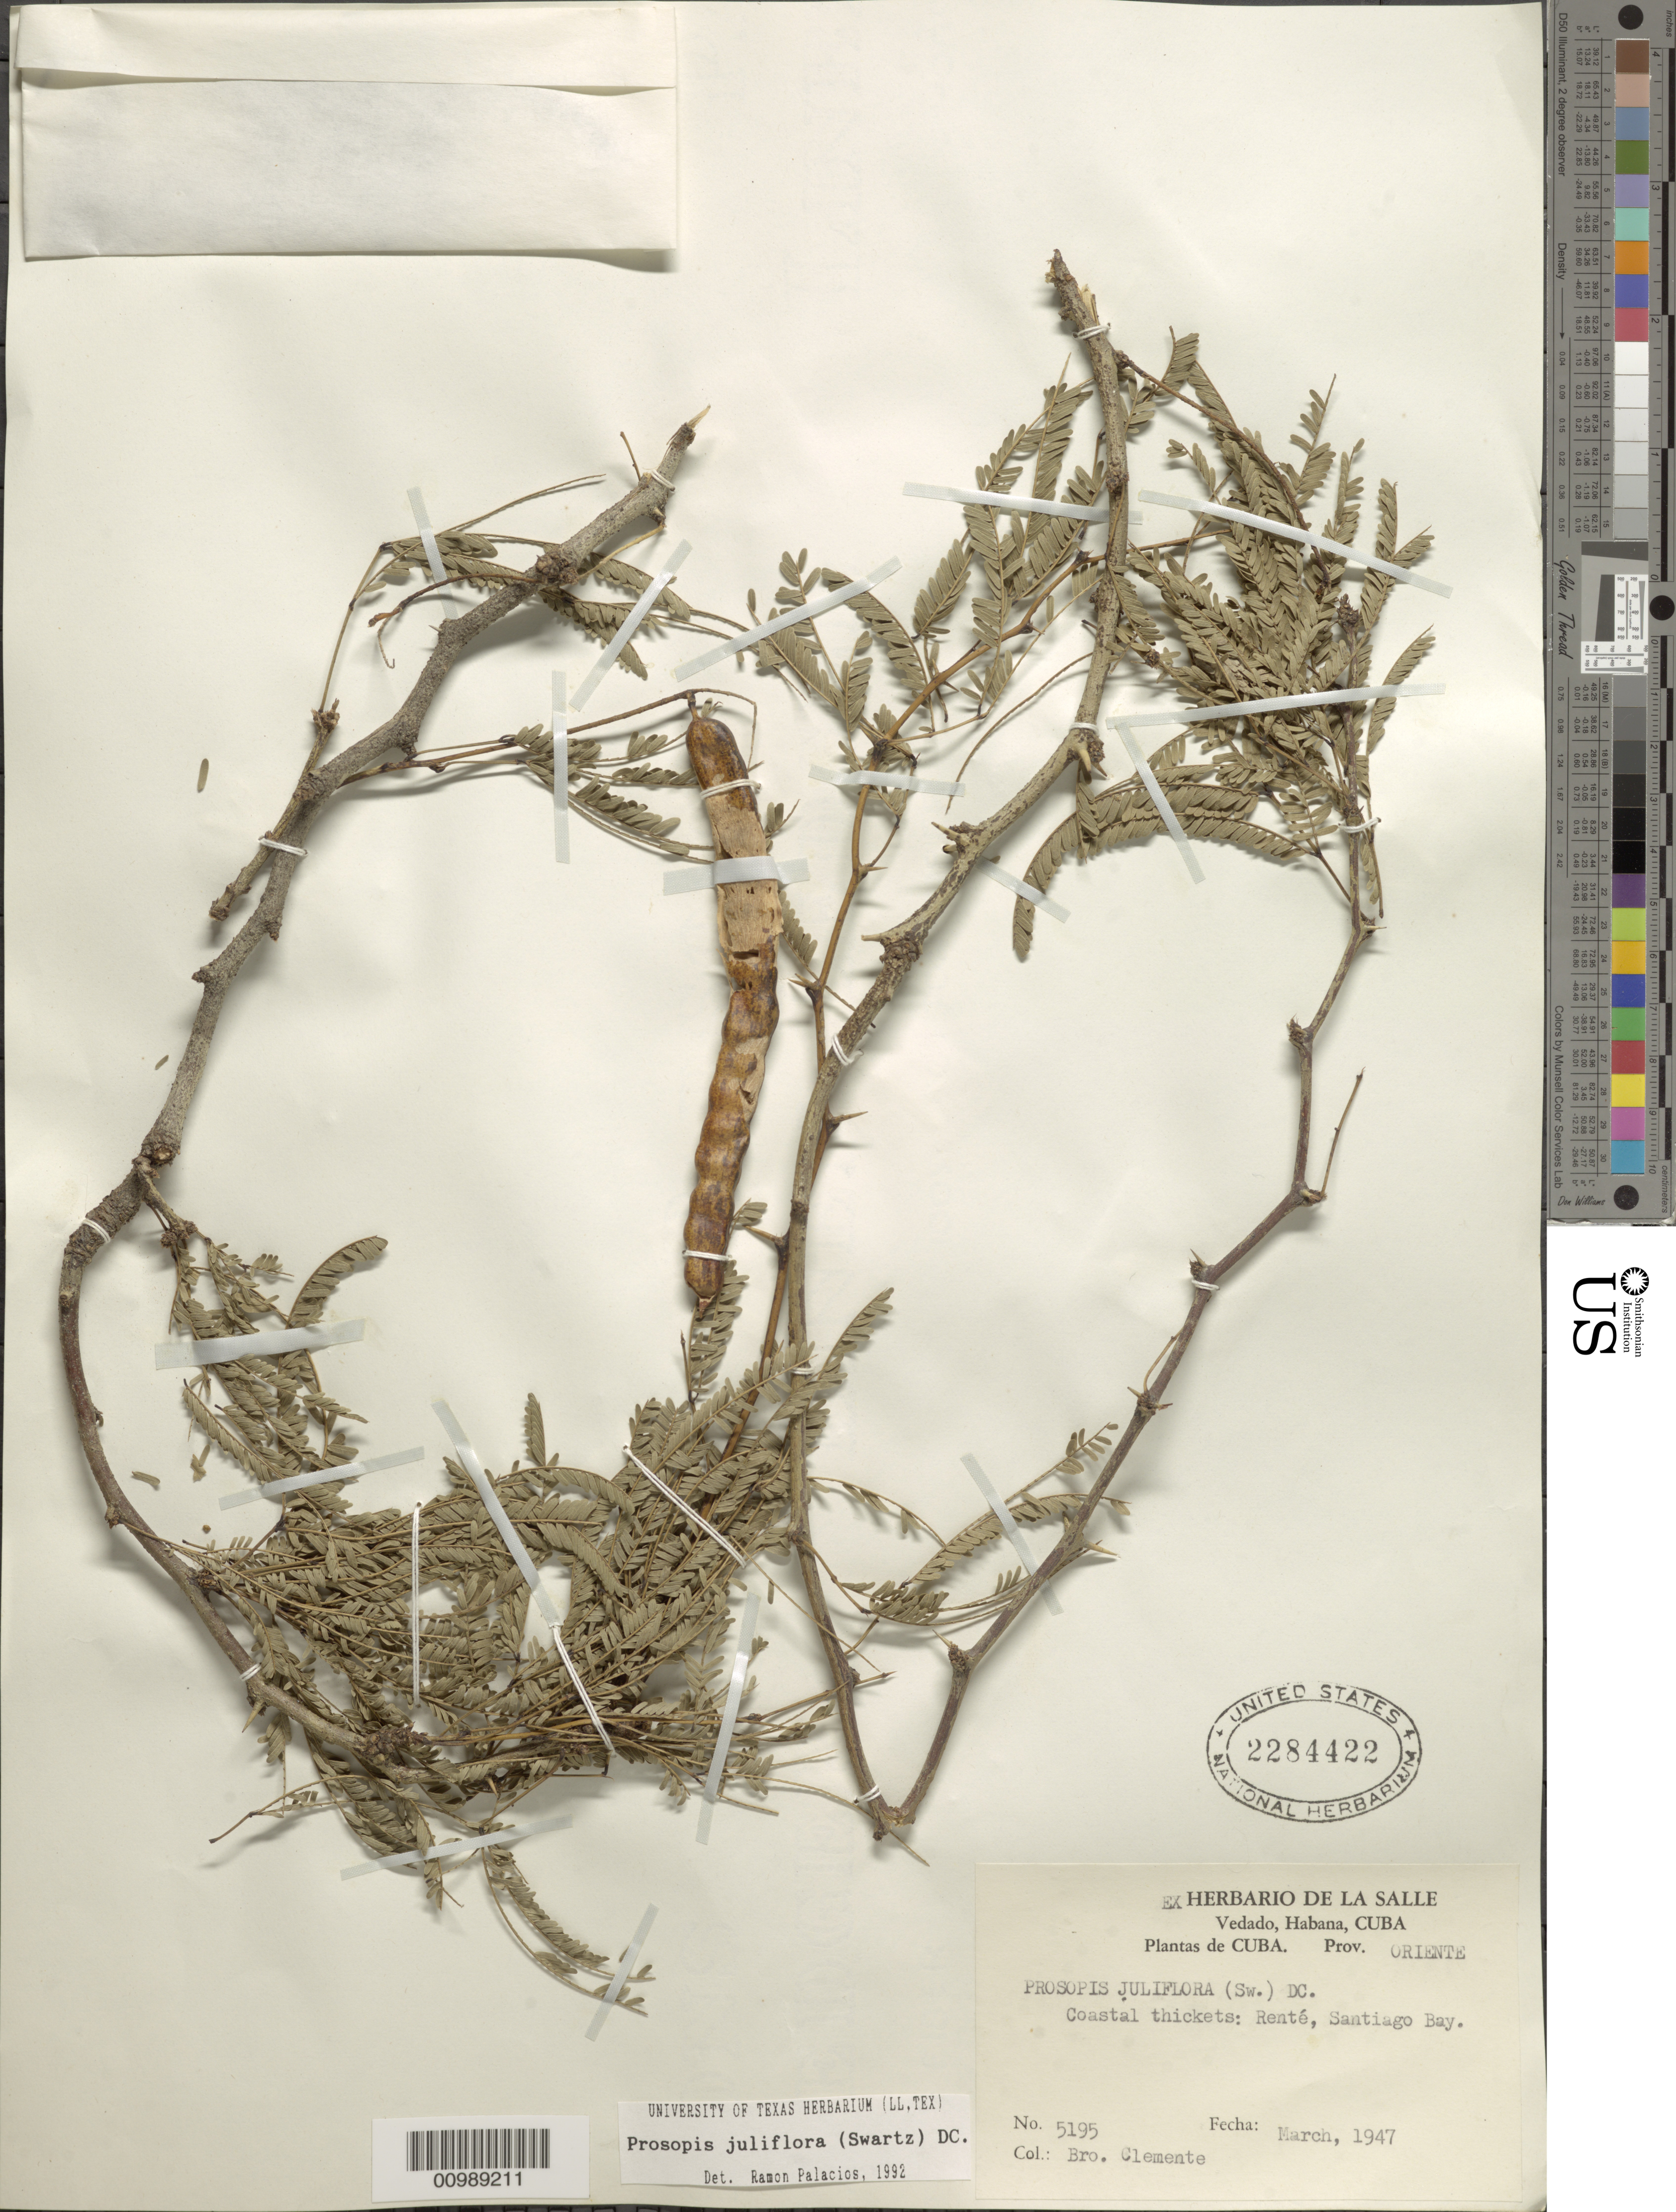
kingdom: Plantae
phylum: Tracheophyta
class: Magnoliopsida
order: Fabales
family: Fabaceae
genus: Neltuma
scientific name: Neltuma juliflora var. juliflora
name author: (Sw.) Raf.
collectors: Bro. Clemente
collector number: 5195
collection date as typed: Mar 1947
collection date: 1947-03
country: Cuba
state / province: Santiago de Cuba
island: Cuba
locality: Rente, Santiago Bay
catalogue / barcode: US 2284422